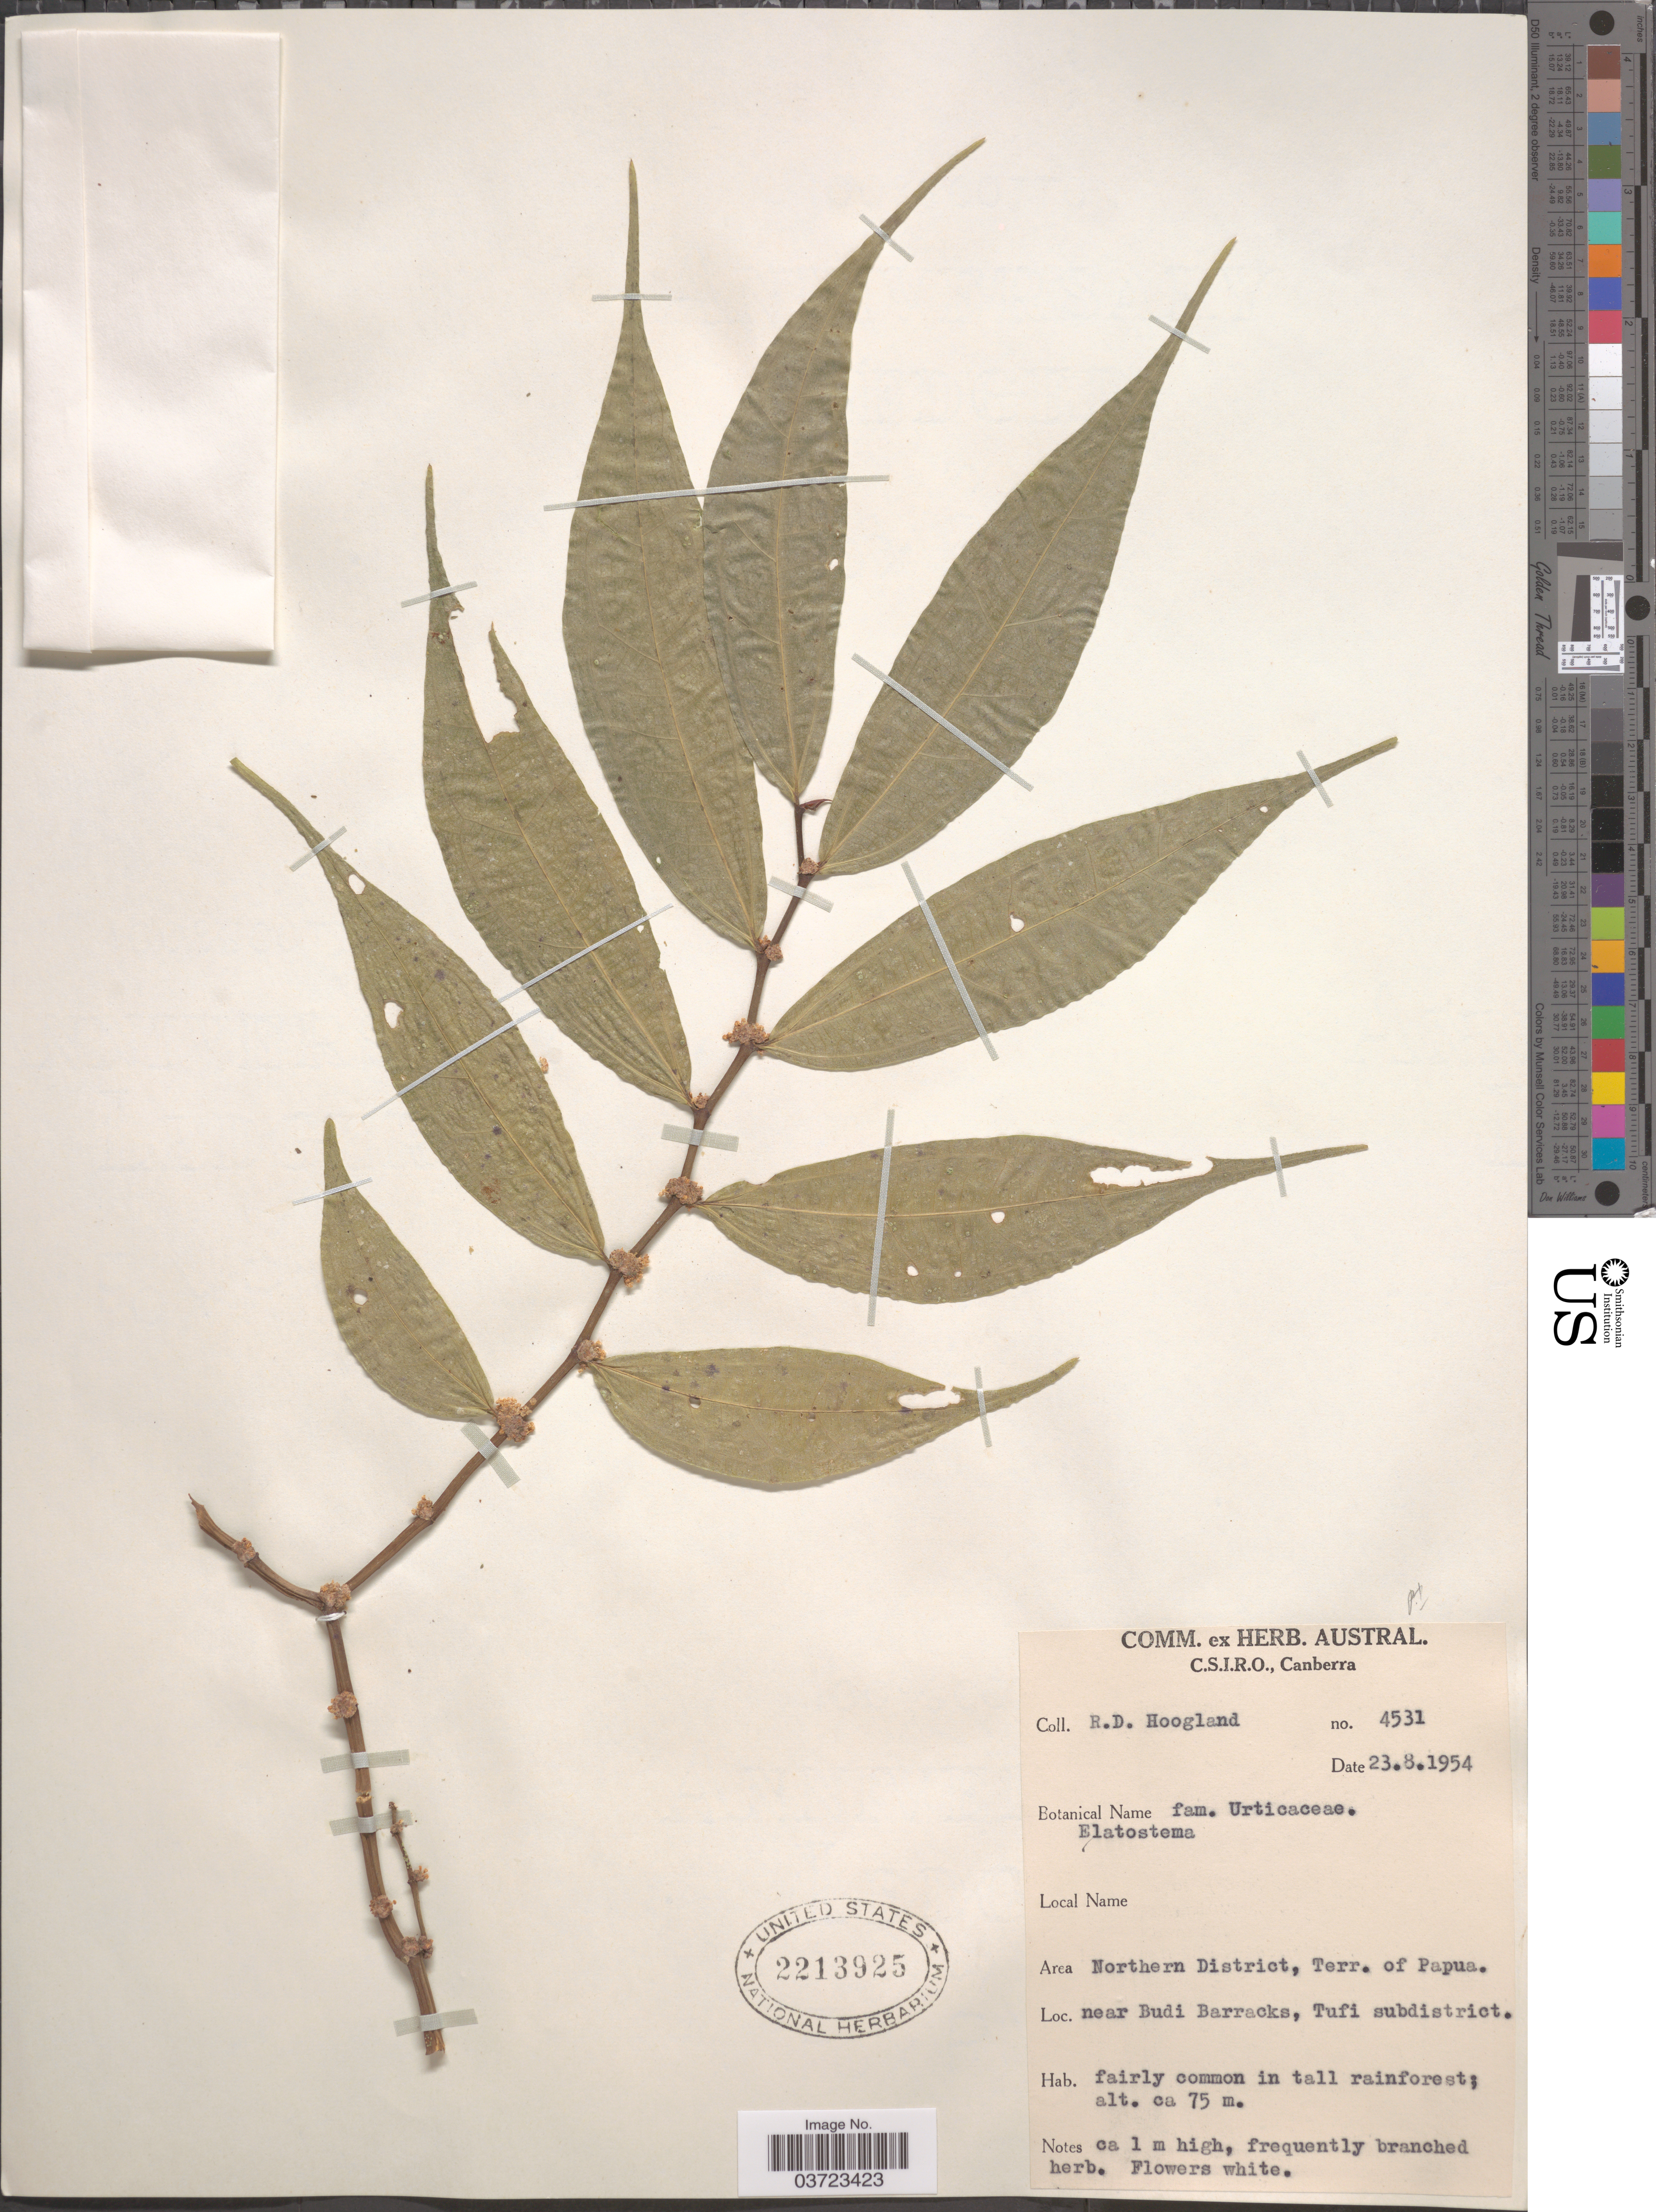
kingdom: Plantae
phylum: Tracheophyta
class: Magnoliopsida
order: Rosales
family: Urticaceae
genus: Elatostema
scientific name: Elatostema sp.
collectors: R. D. Hoogland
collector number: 4531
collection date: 1954-08-23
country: Papua New Guinea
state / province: Northern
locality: Area Northern Div., Terr. of Papua. near Budi Barracks, Tufi subdistrict.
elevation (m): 75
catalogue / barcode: US 2213925